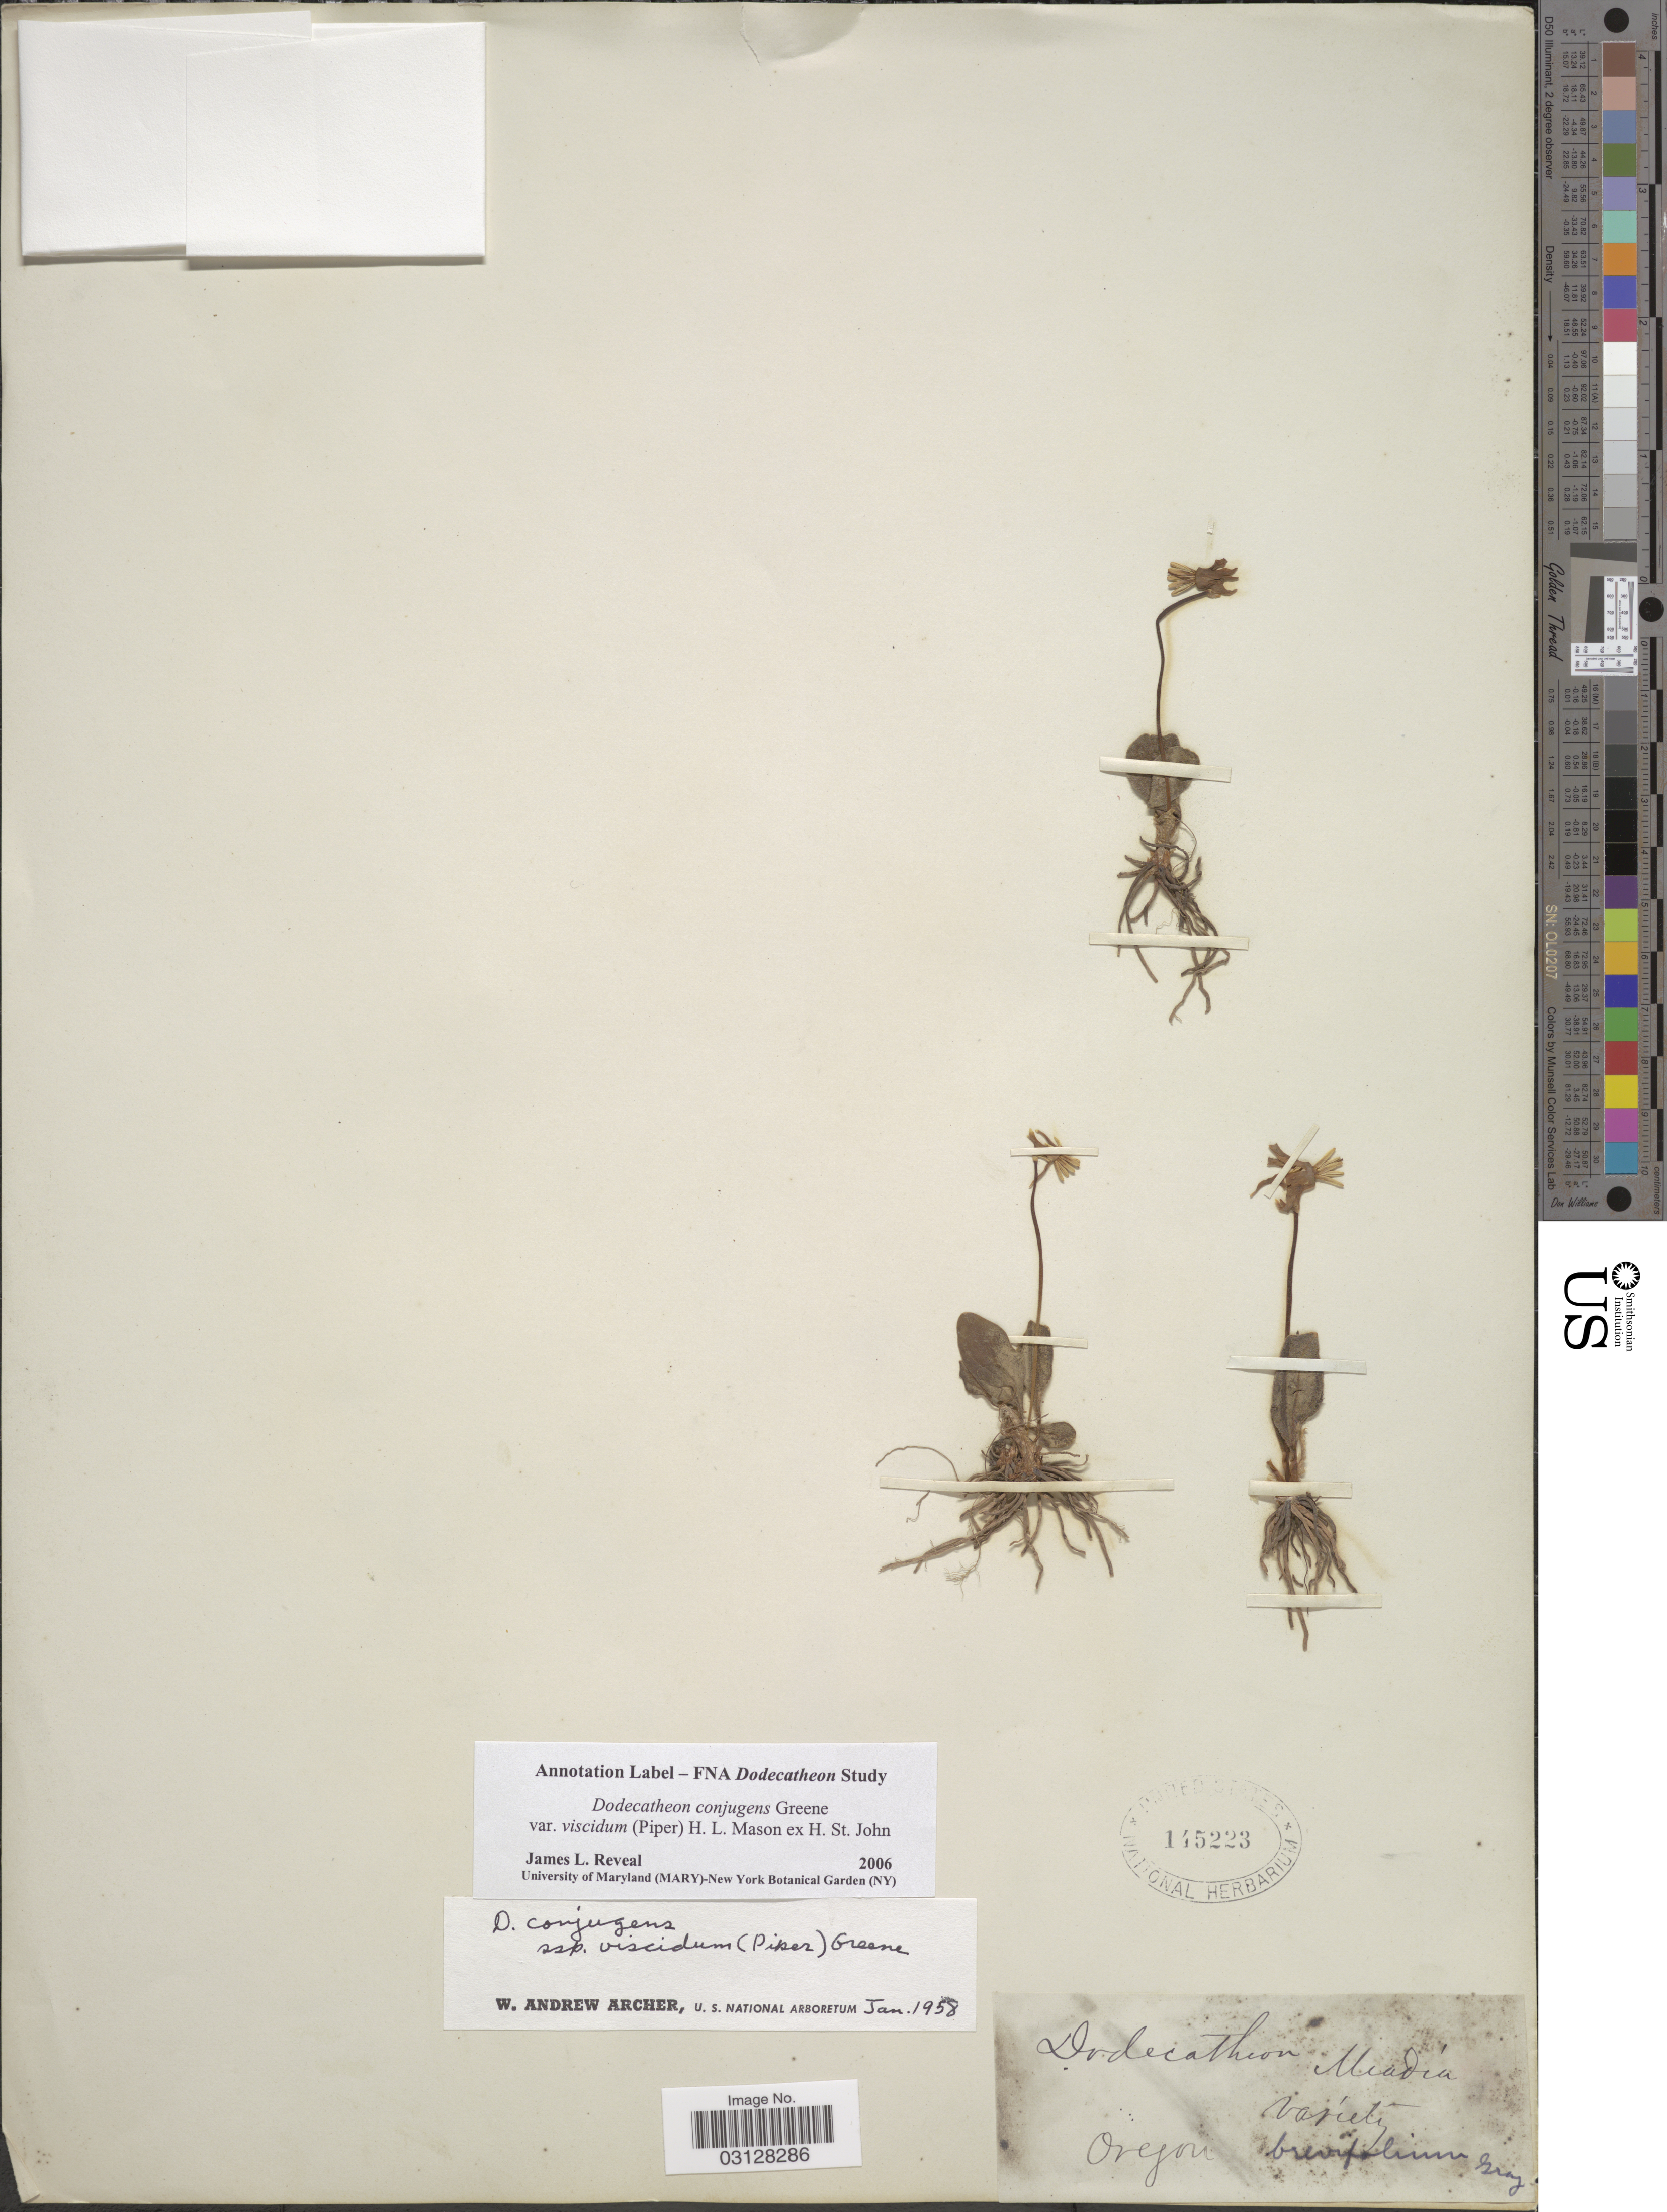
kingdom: Plantae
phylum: Tracheophyta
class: Magnoliopsida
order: Ericales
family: Primulaceae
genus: Dodecatheon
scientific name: Dodecatheon conjugens subsp. viscidum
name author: (Piper) H.J. Thomps.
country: United States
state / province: Oregon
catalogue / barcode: US 145223